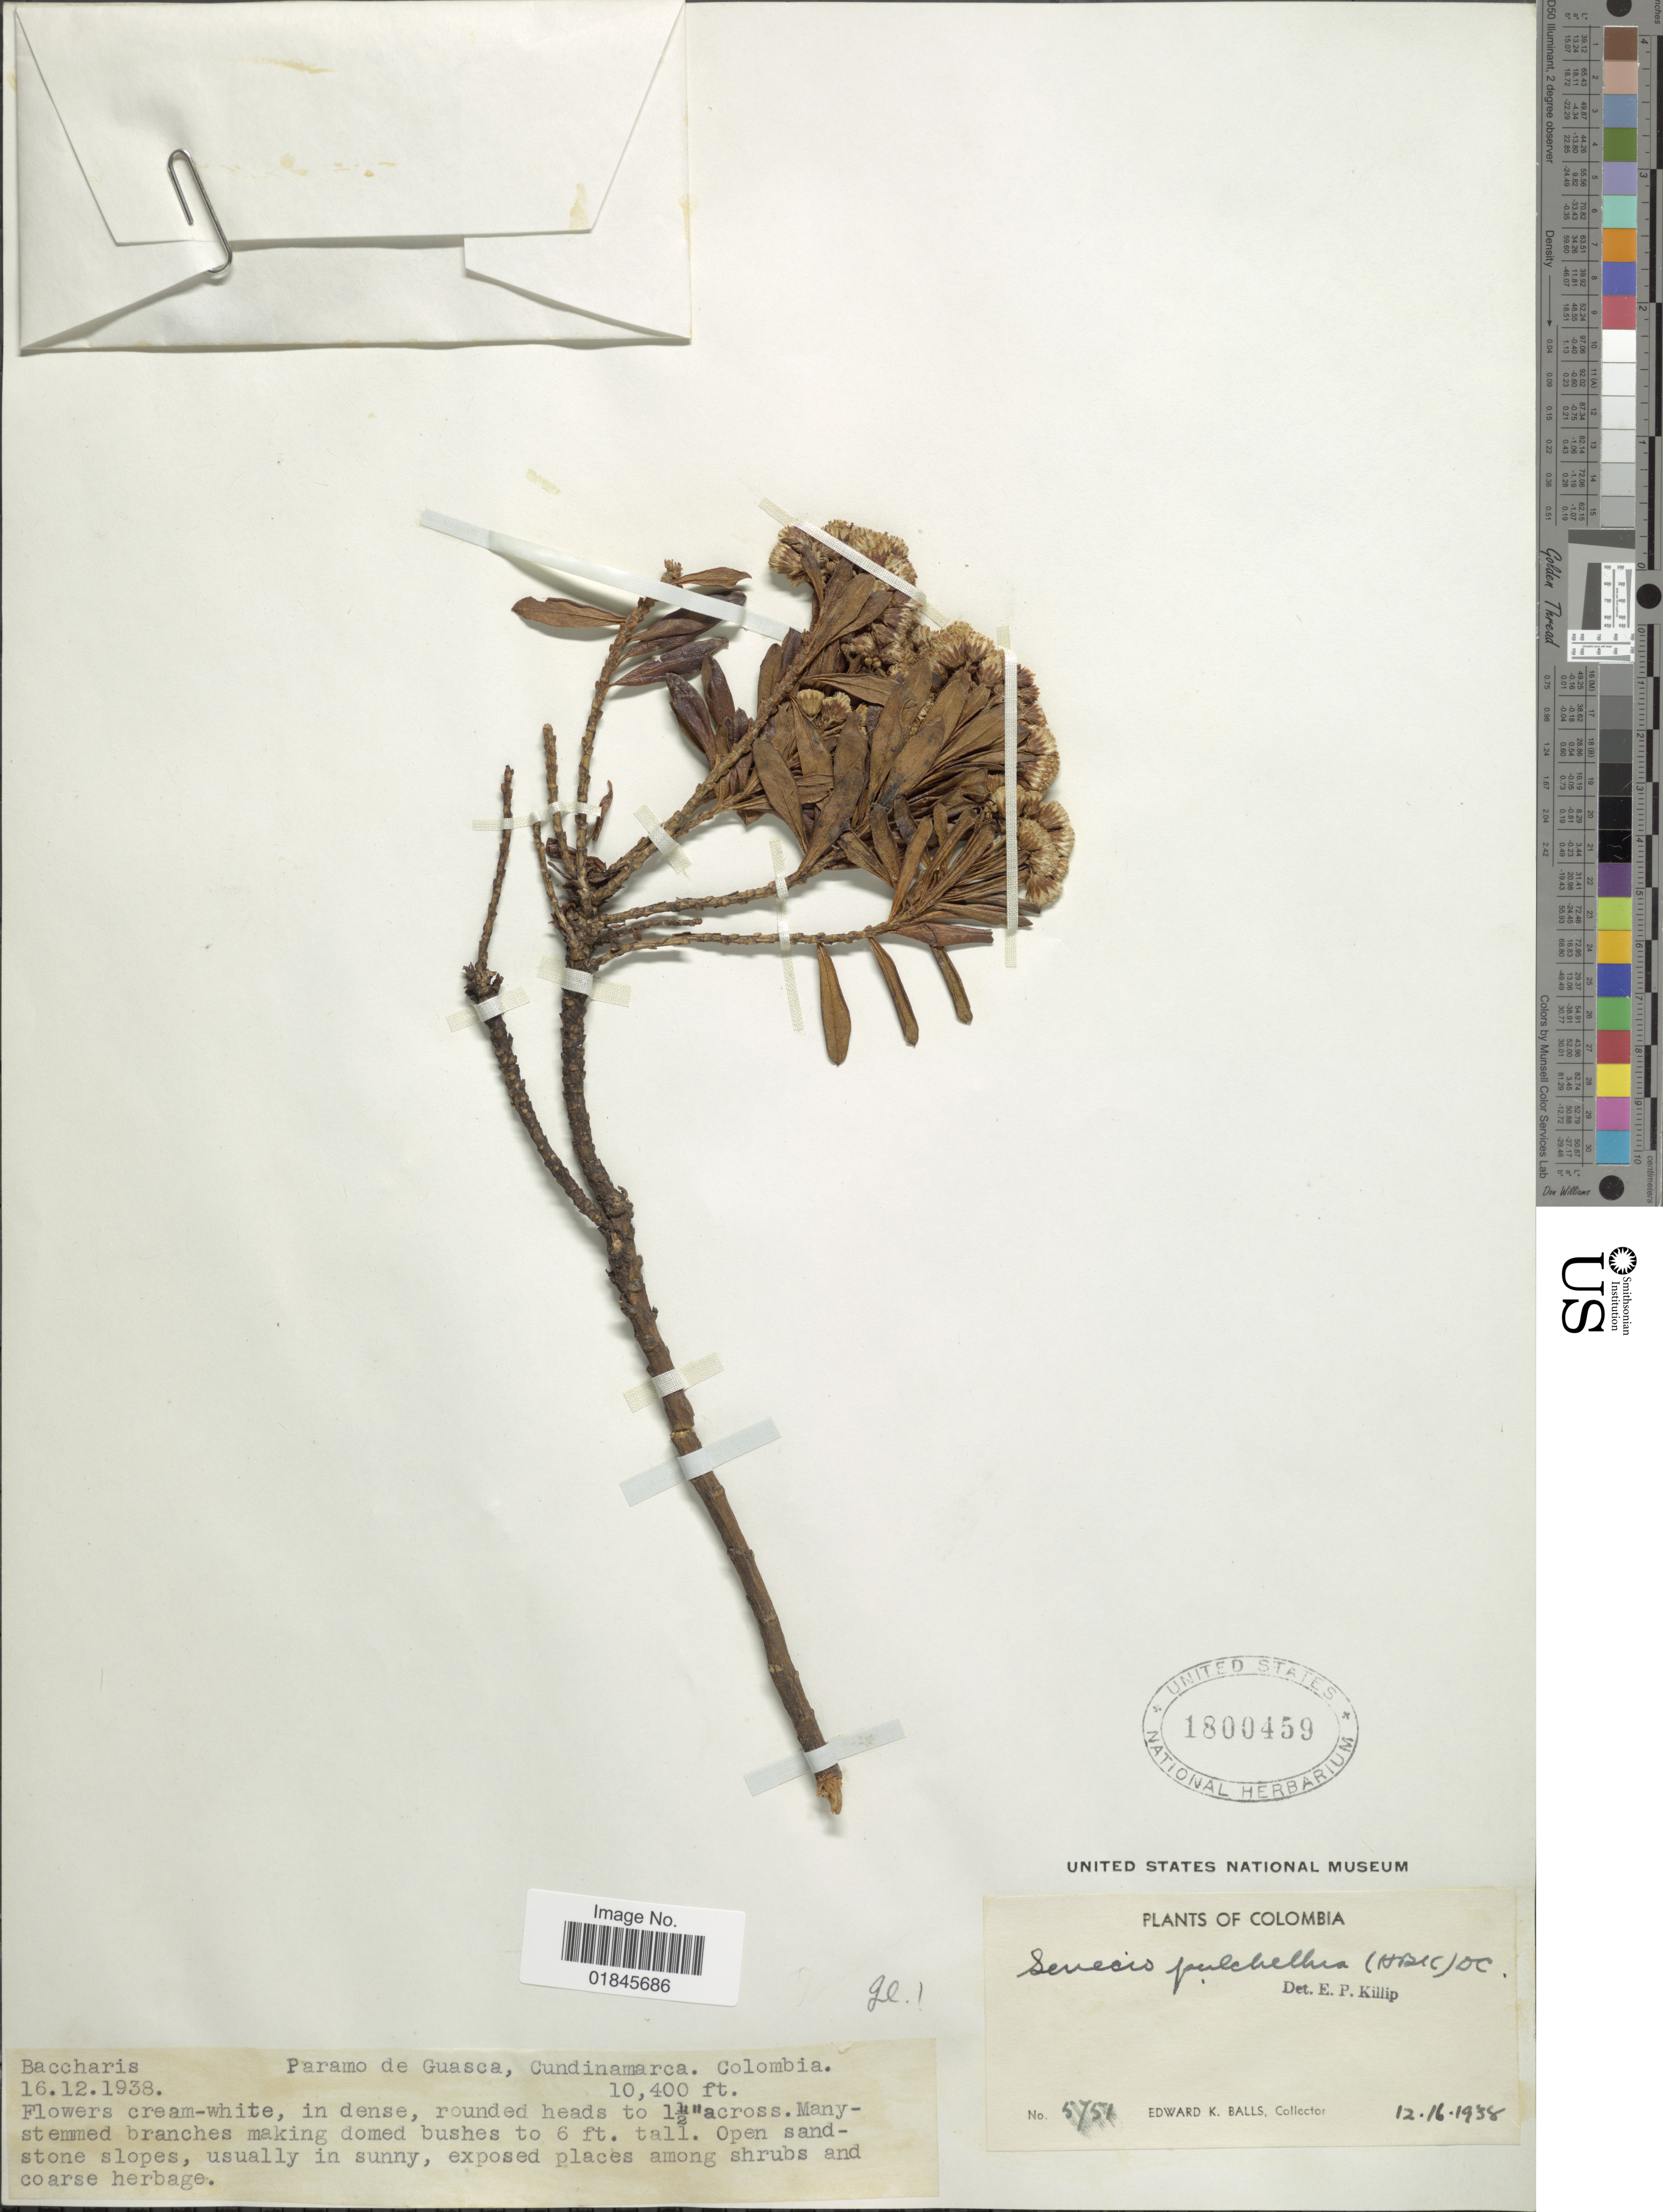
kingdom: Plantae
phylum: Tracheophyta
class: Magnoliopsida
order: Asterales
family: Asteraceae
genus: Pentacalia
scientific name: Pentacalia pulchella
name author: (Kunth) Cuatrec.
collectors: E. K. Balls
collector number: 5751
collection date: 1938-12-16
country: Colombia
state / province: Cundinamarca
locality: Paramo de Guasca, Cundinamarca. Colombia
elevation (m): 3170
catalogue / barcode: US 1800459